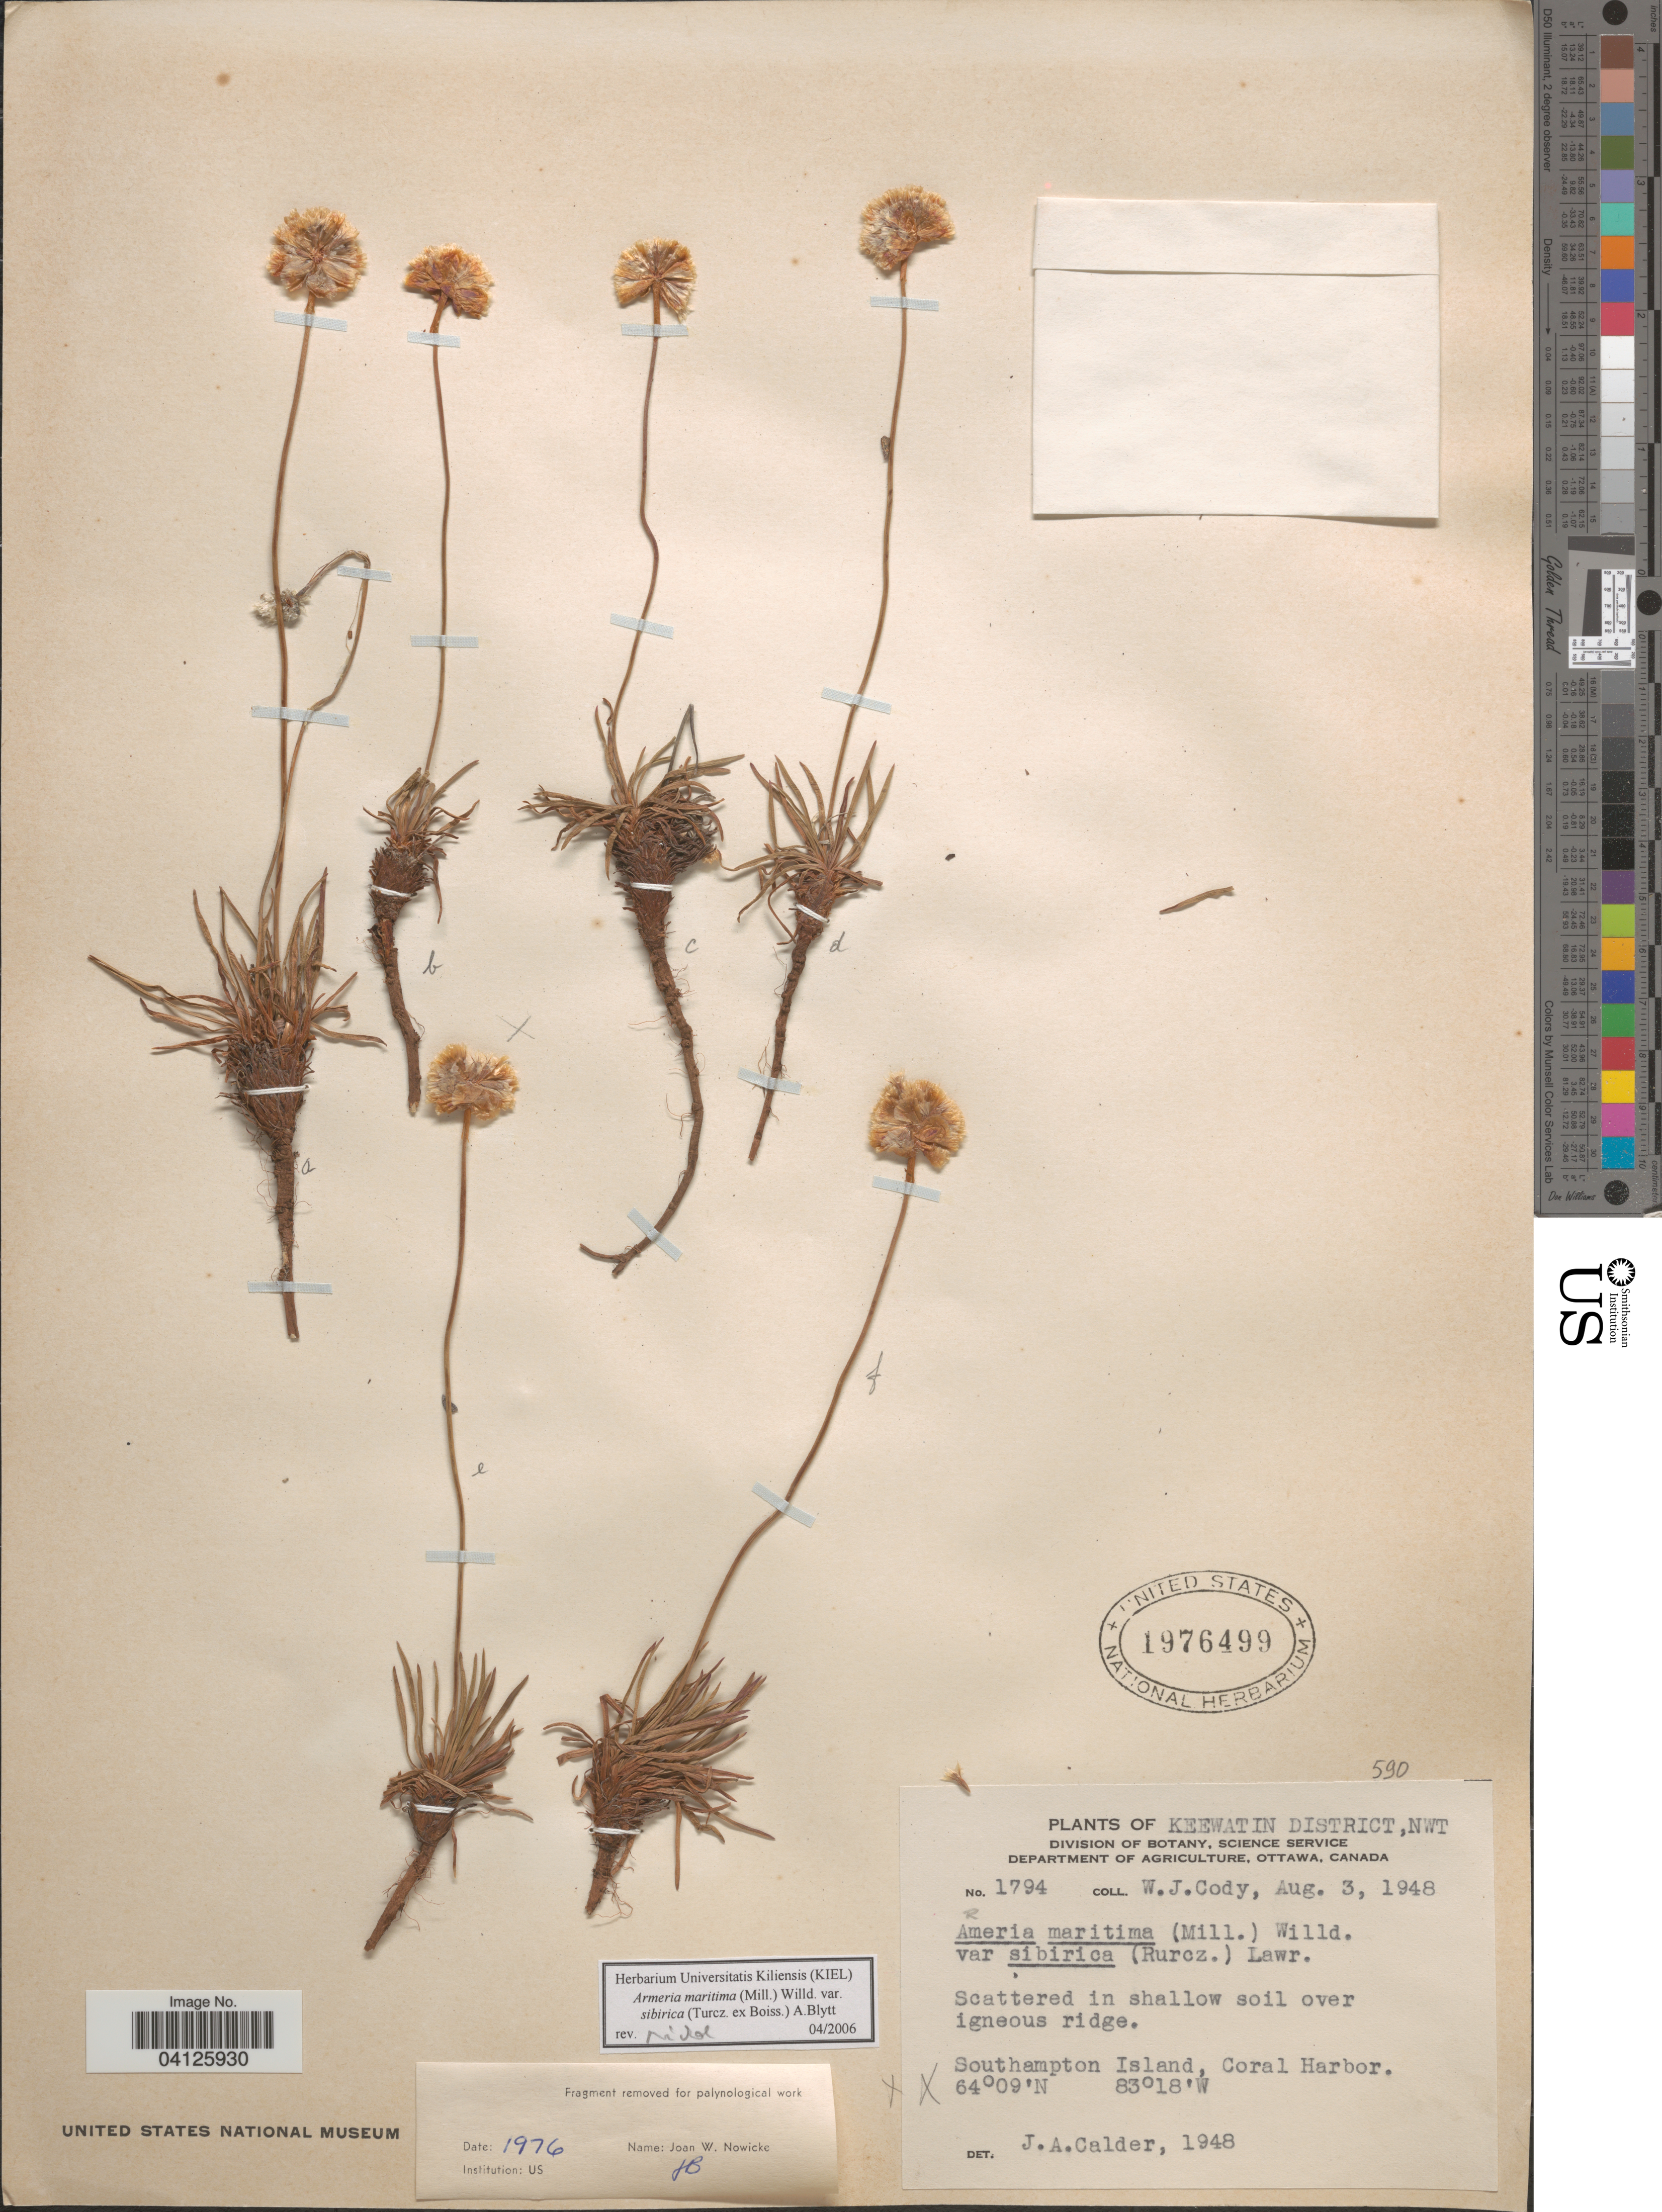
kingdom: Plantae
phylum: Tracheophyta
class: Magnoliopsida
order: Caryophyllales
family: Plumbaginaceae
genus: Armeria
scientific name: Armeria maritima subsp. sibirica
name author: (Turcz. ex Boiss.) Nyman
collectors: W. Cody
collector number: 1794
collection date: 1948-08-03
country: Canada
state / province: Northwest Territories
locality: Keewatin District. Southampton Island, Coral Harbor.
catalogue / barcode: US 1976499